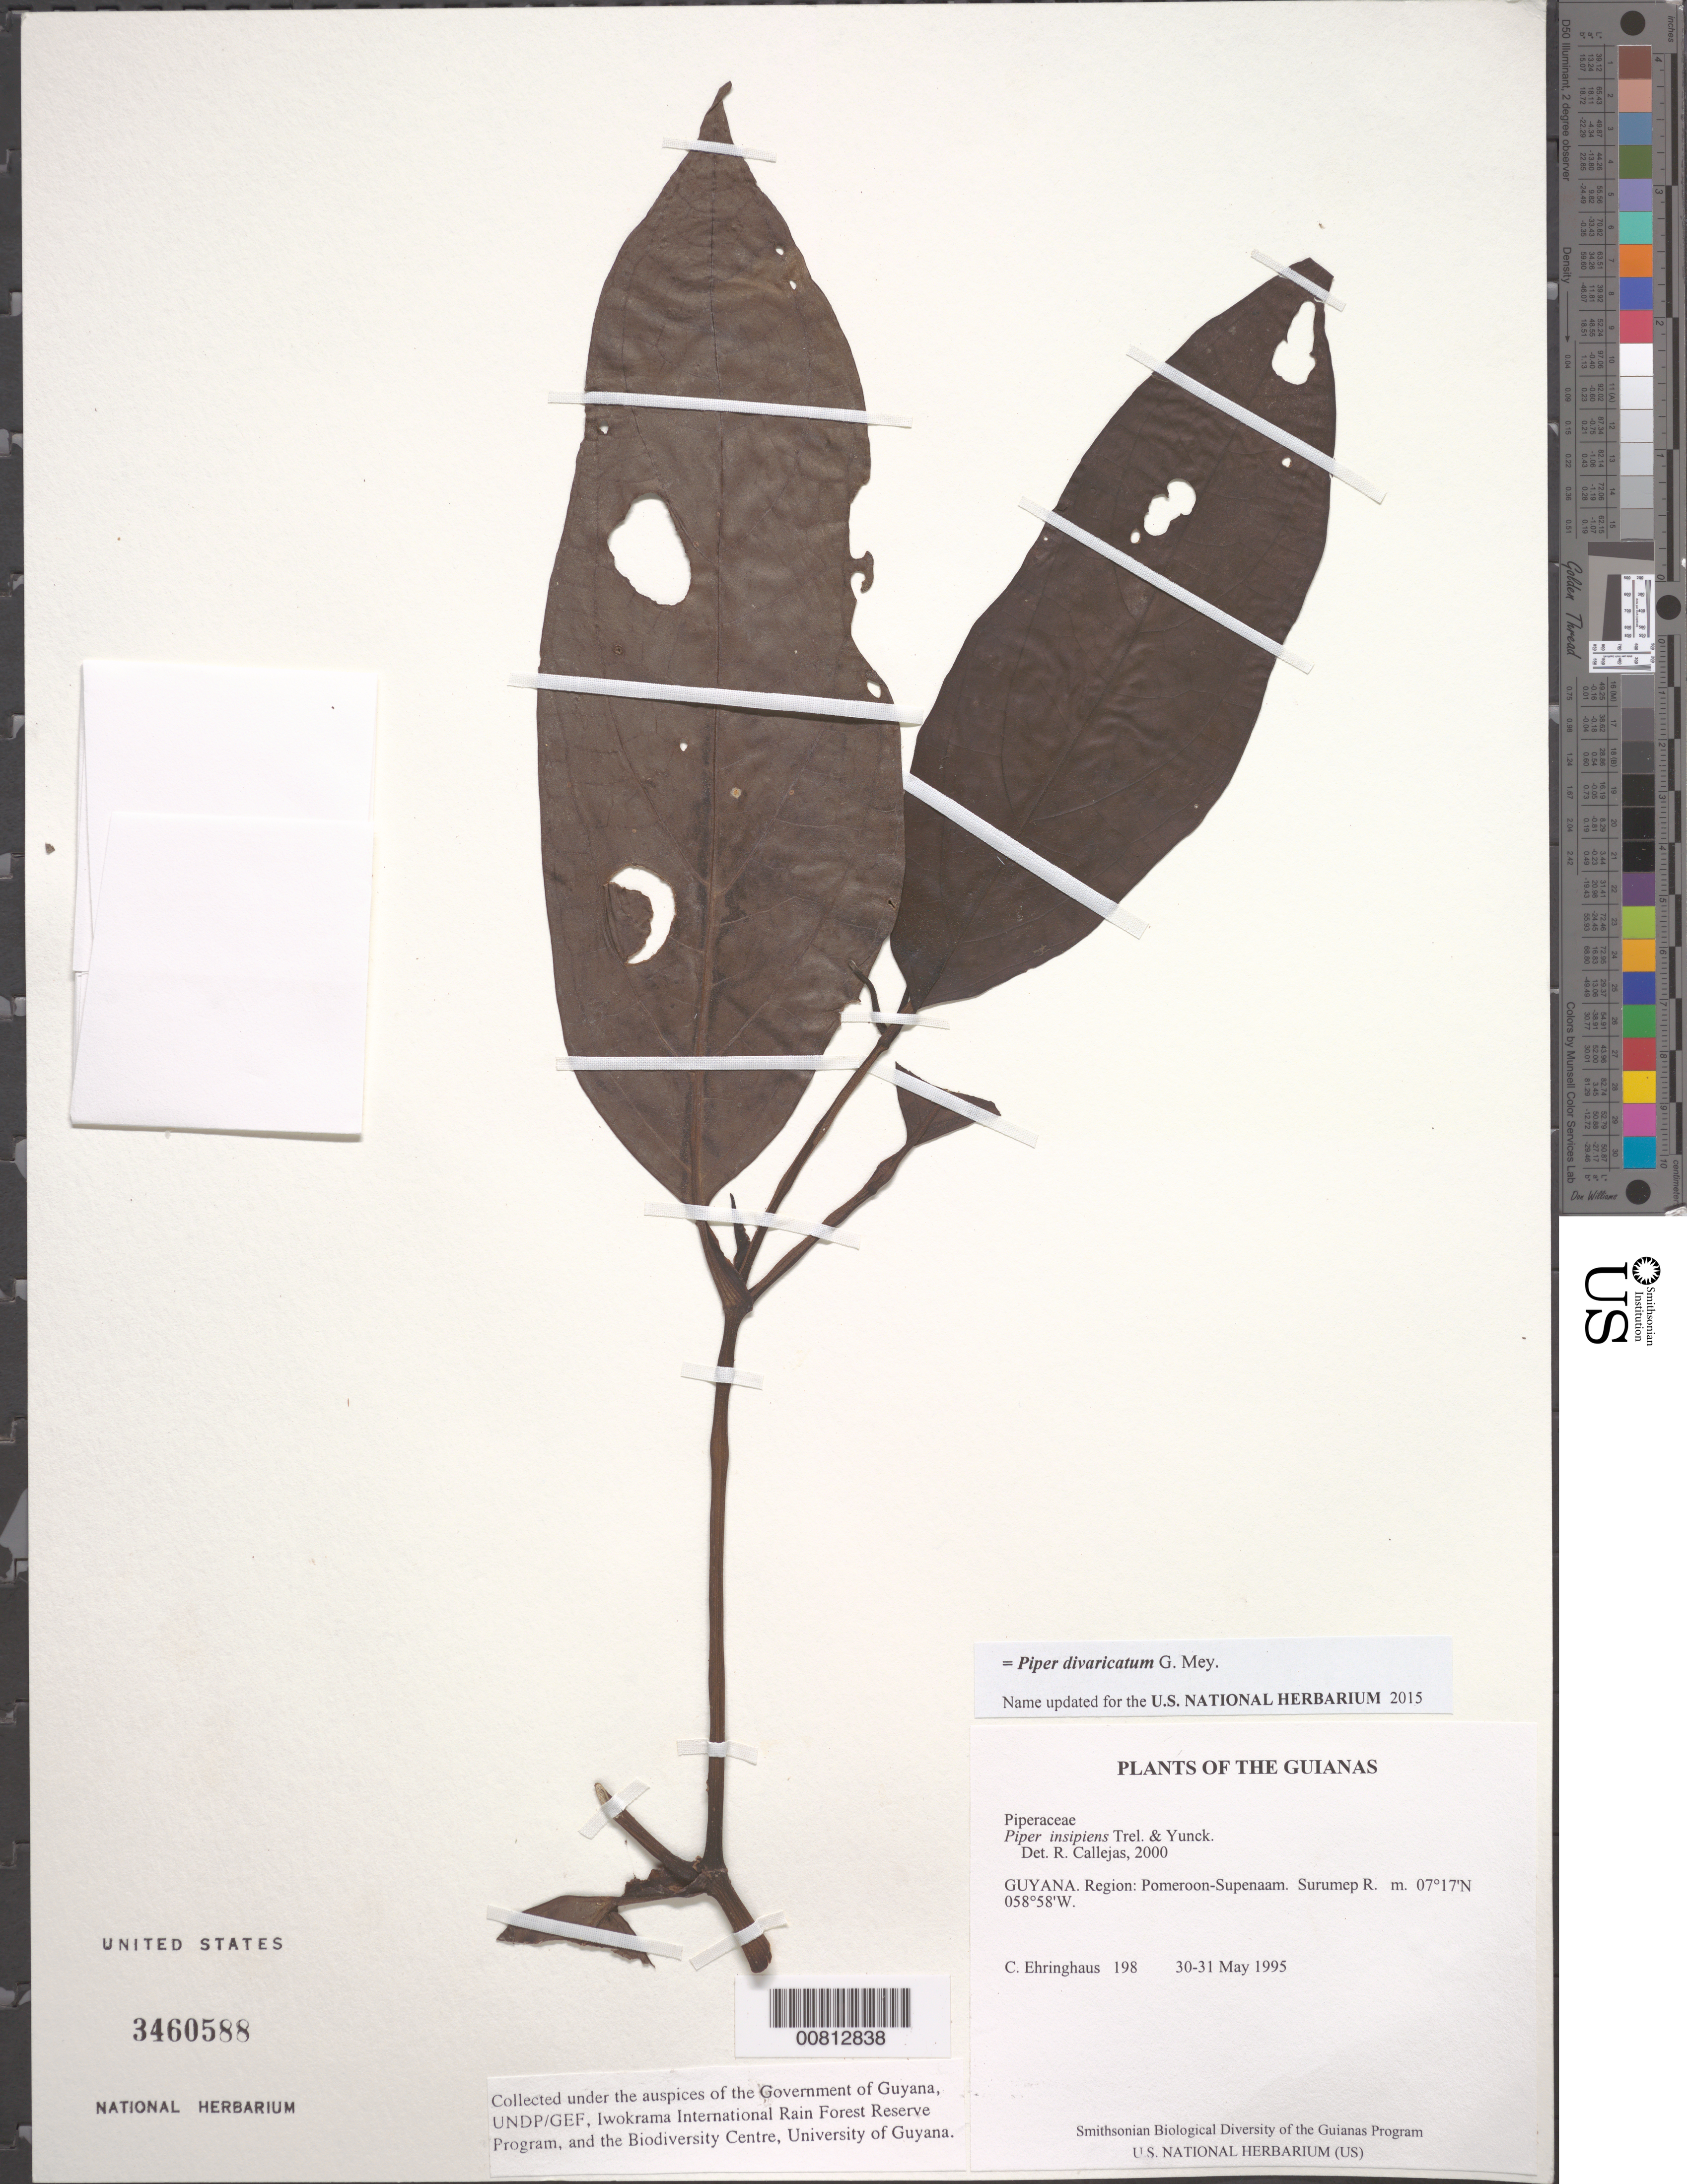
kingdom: Plantae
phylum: Tracheophyta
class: Magnoliopsida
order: Piperales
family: Piperaceae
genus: Piper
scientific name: Piper insipiens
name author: Trel. & Yunck.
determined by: Callejas, Ricardo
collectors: C. Ehringhaus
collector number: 198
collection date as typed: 30-31 May 1995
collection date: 1995-05-30/1995-05-31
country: Guyana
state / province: Pomeroon-Supenaam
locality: Surumep R.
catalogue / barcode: US 3460588